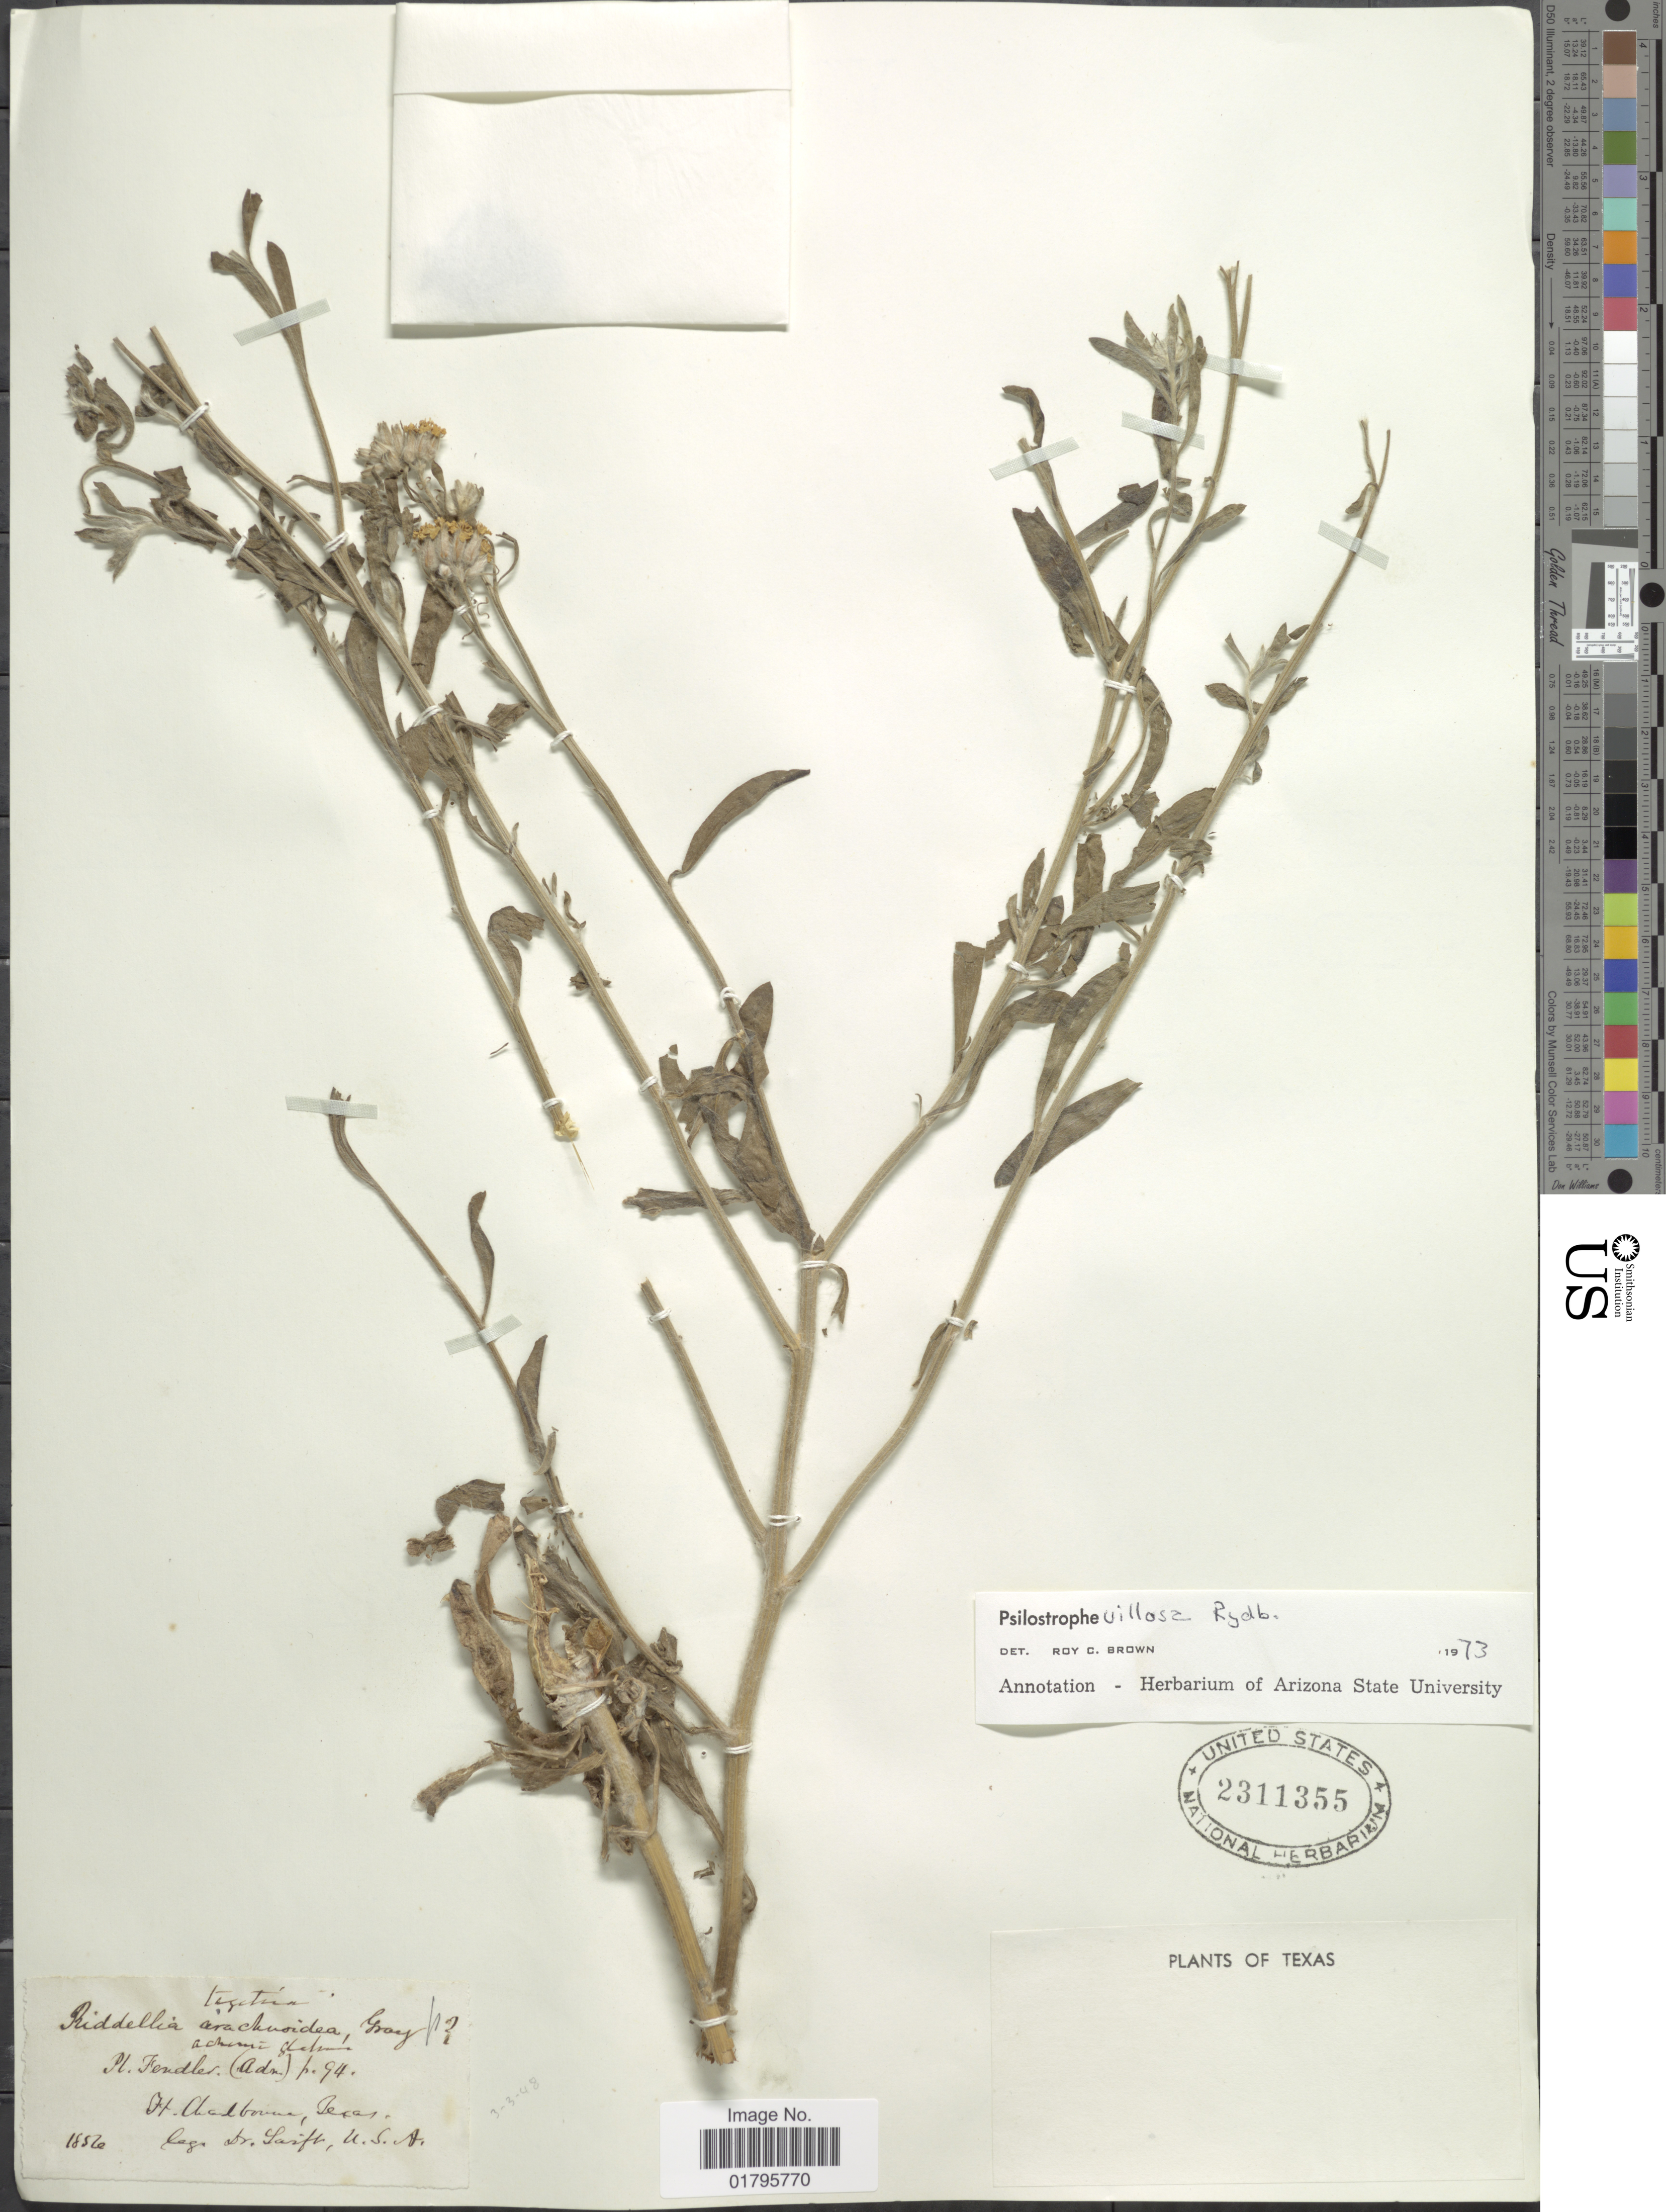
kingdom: Plantae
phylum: Tracheophyta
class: Magnoliopsida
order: Asterales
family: Asteraceae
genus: Psilostrophe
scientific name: Psilostrophe villosa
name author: Rydb. ex Britton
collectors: Swift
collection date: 1856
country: United States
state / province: Texas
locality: Ft. Chadbourne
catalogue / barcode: US 2311355